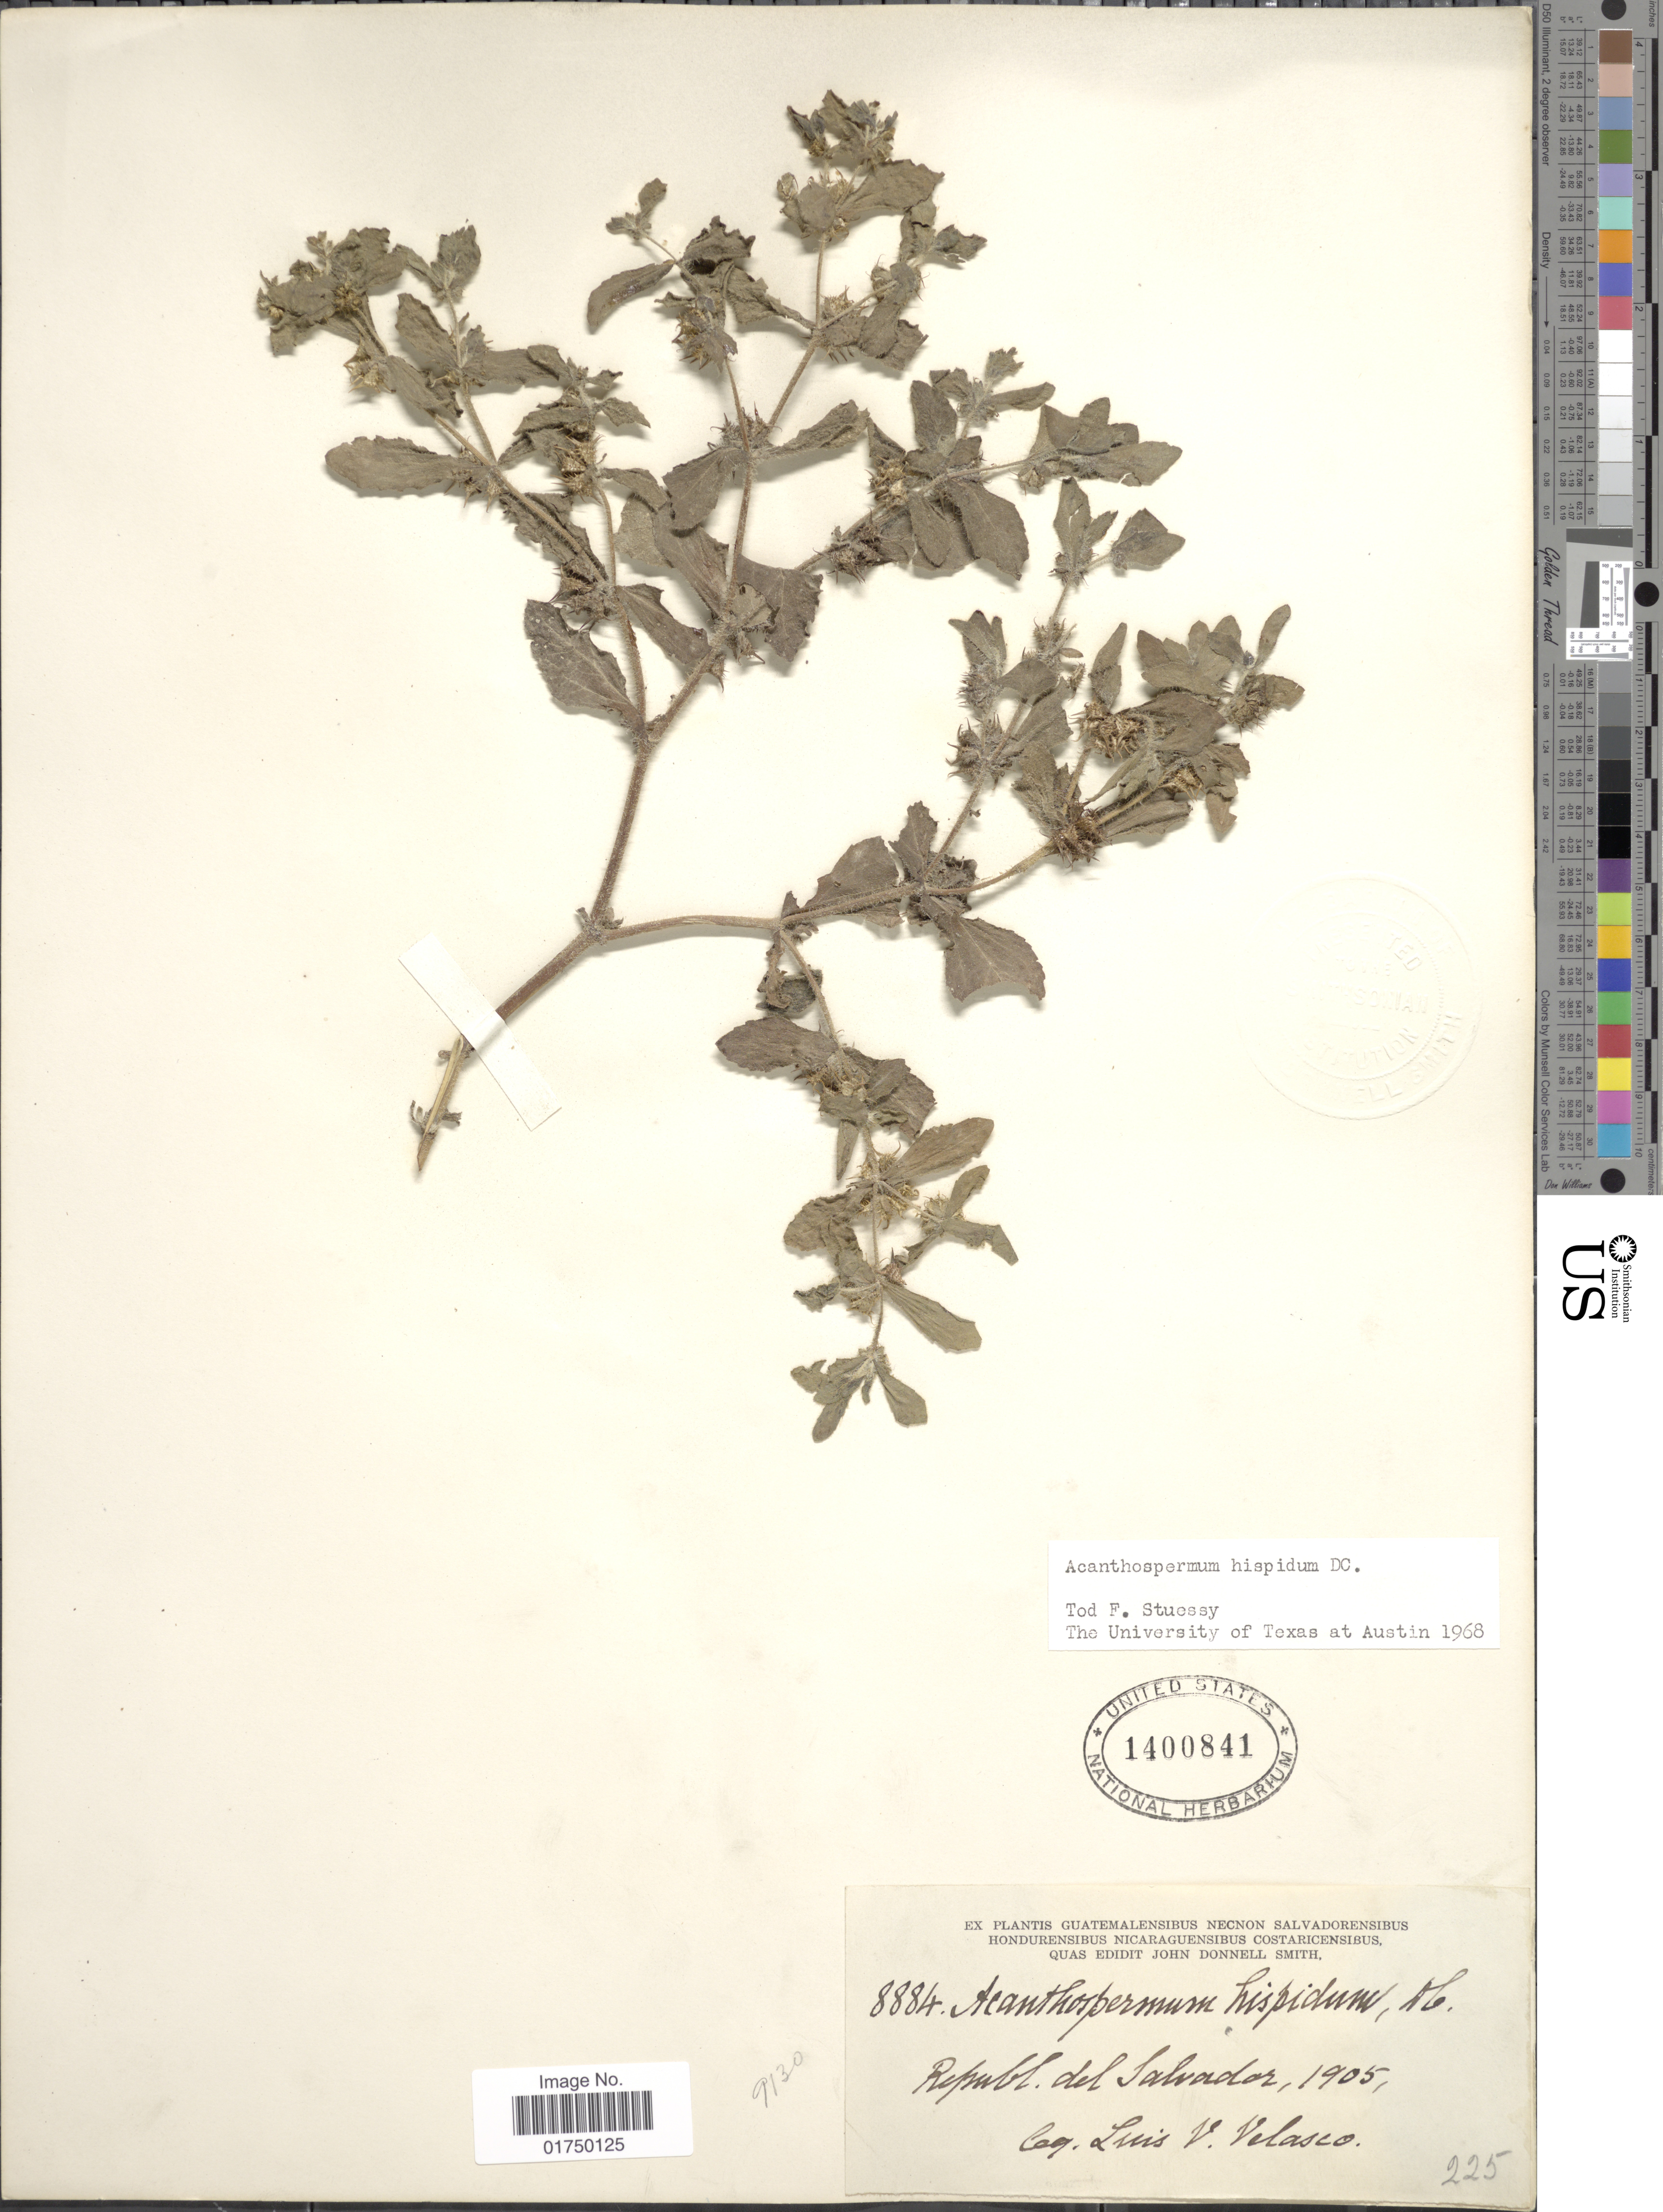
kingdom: Plantae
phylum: Tracheophyta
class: Magnoliopsida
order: Asterales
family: Asteraceae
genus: Acanthospermum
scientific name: Acanthospermum hispidum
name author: DC.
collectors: L. Velasco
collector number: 8884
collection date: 1905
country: El Salvador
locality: Republ. del Salvador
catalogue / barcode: US 1400841